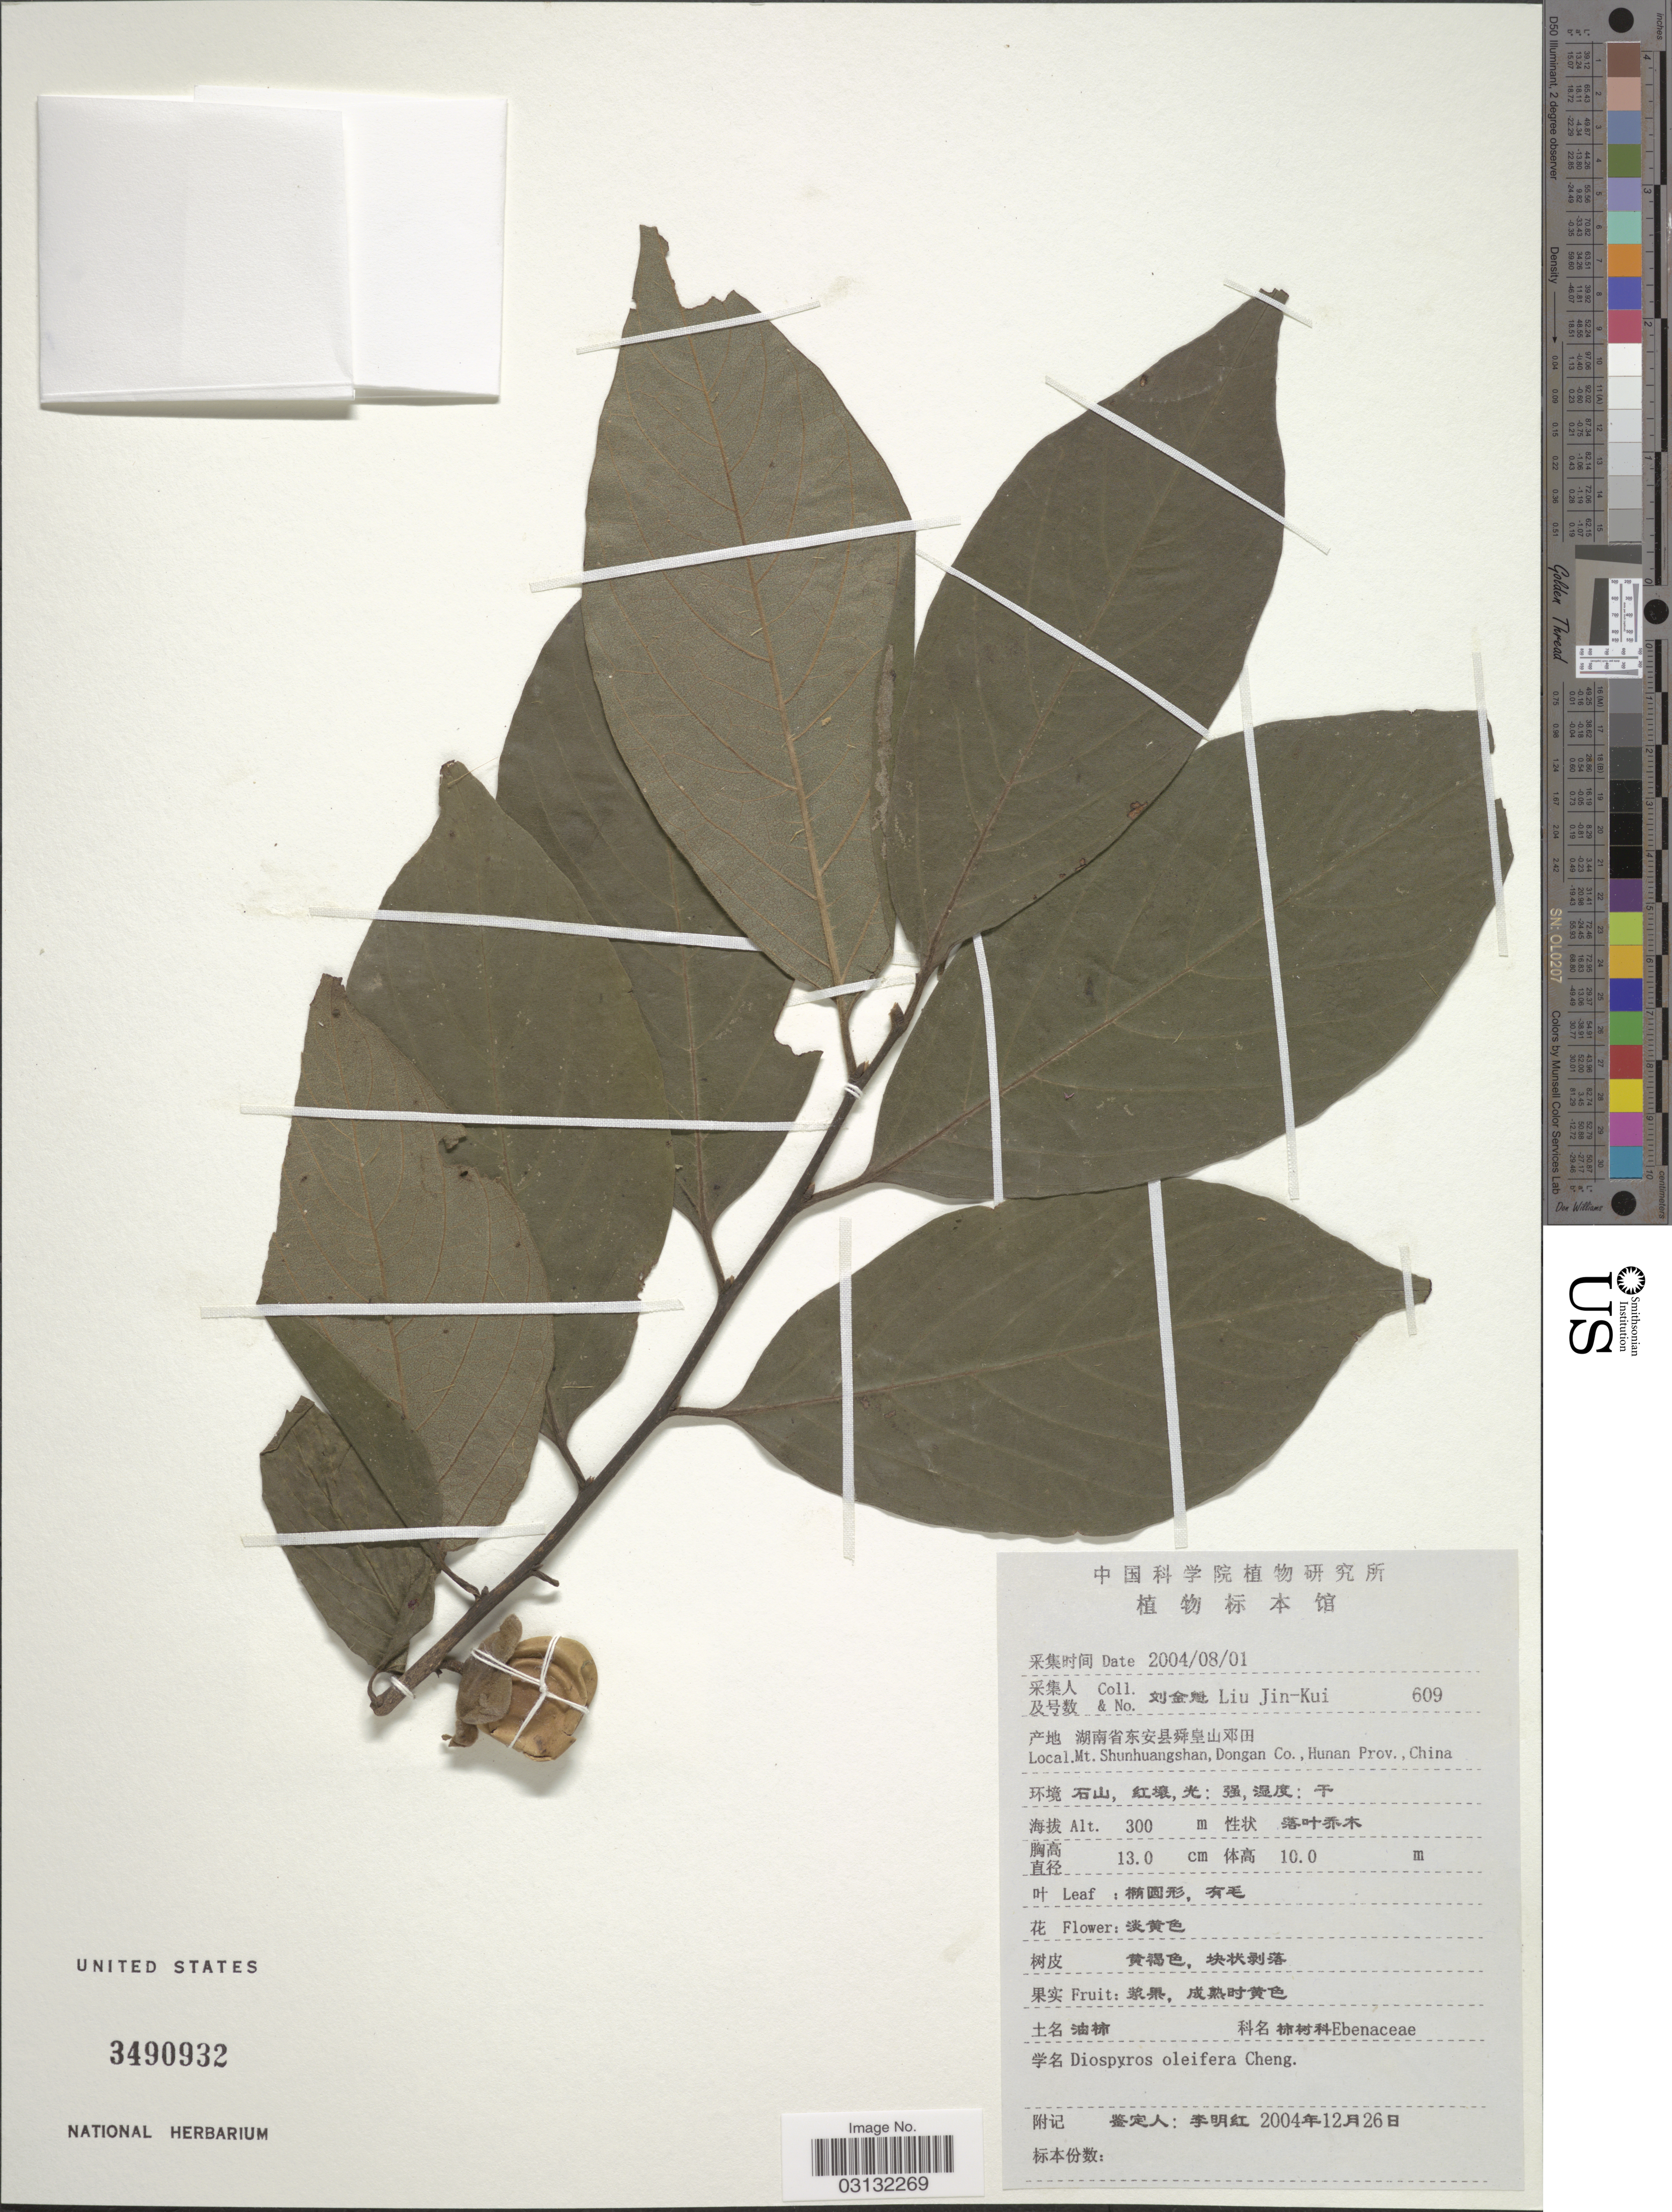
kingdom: Plantae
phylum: Tracheophyta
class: Magnoliopsida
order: Ericales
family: Ebenaceae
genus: Diospyros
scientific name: Diospyros oleifera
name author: Cheng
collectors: Liu Jin-Kui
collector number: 609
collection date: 2004-08-01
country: China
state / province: Hunan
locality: Mt. Shunhuangshan, Dongan Co.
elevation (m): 300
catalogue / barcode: US 3490932